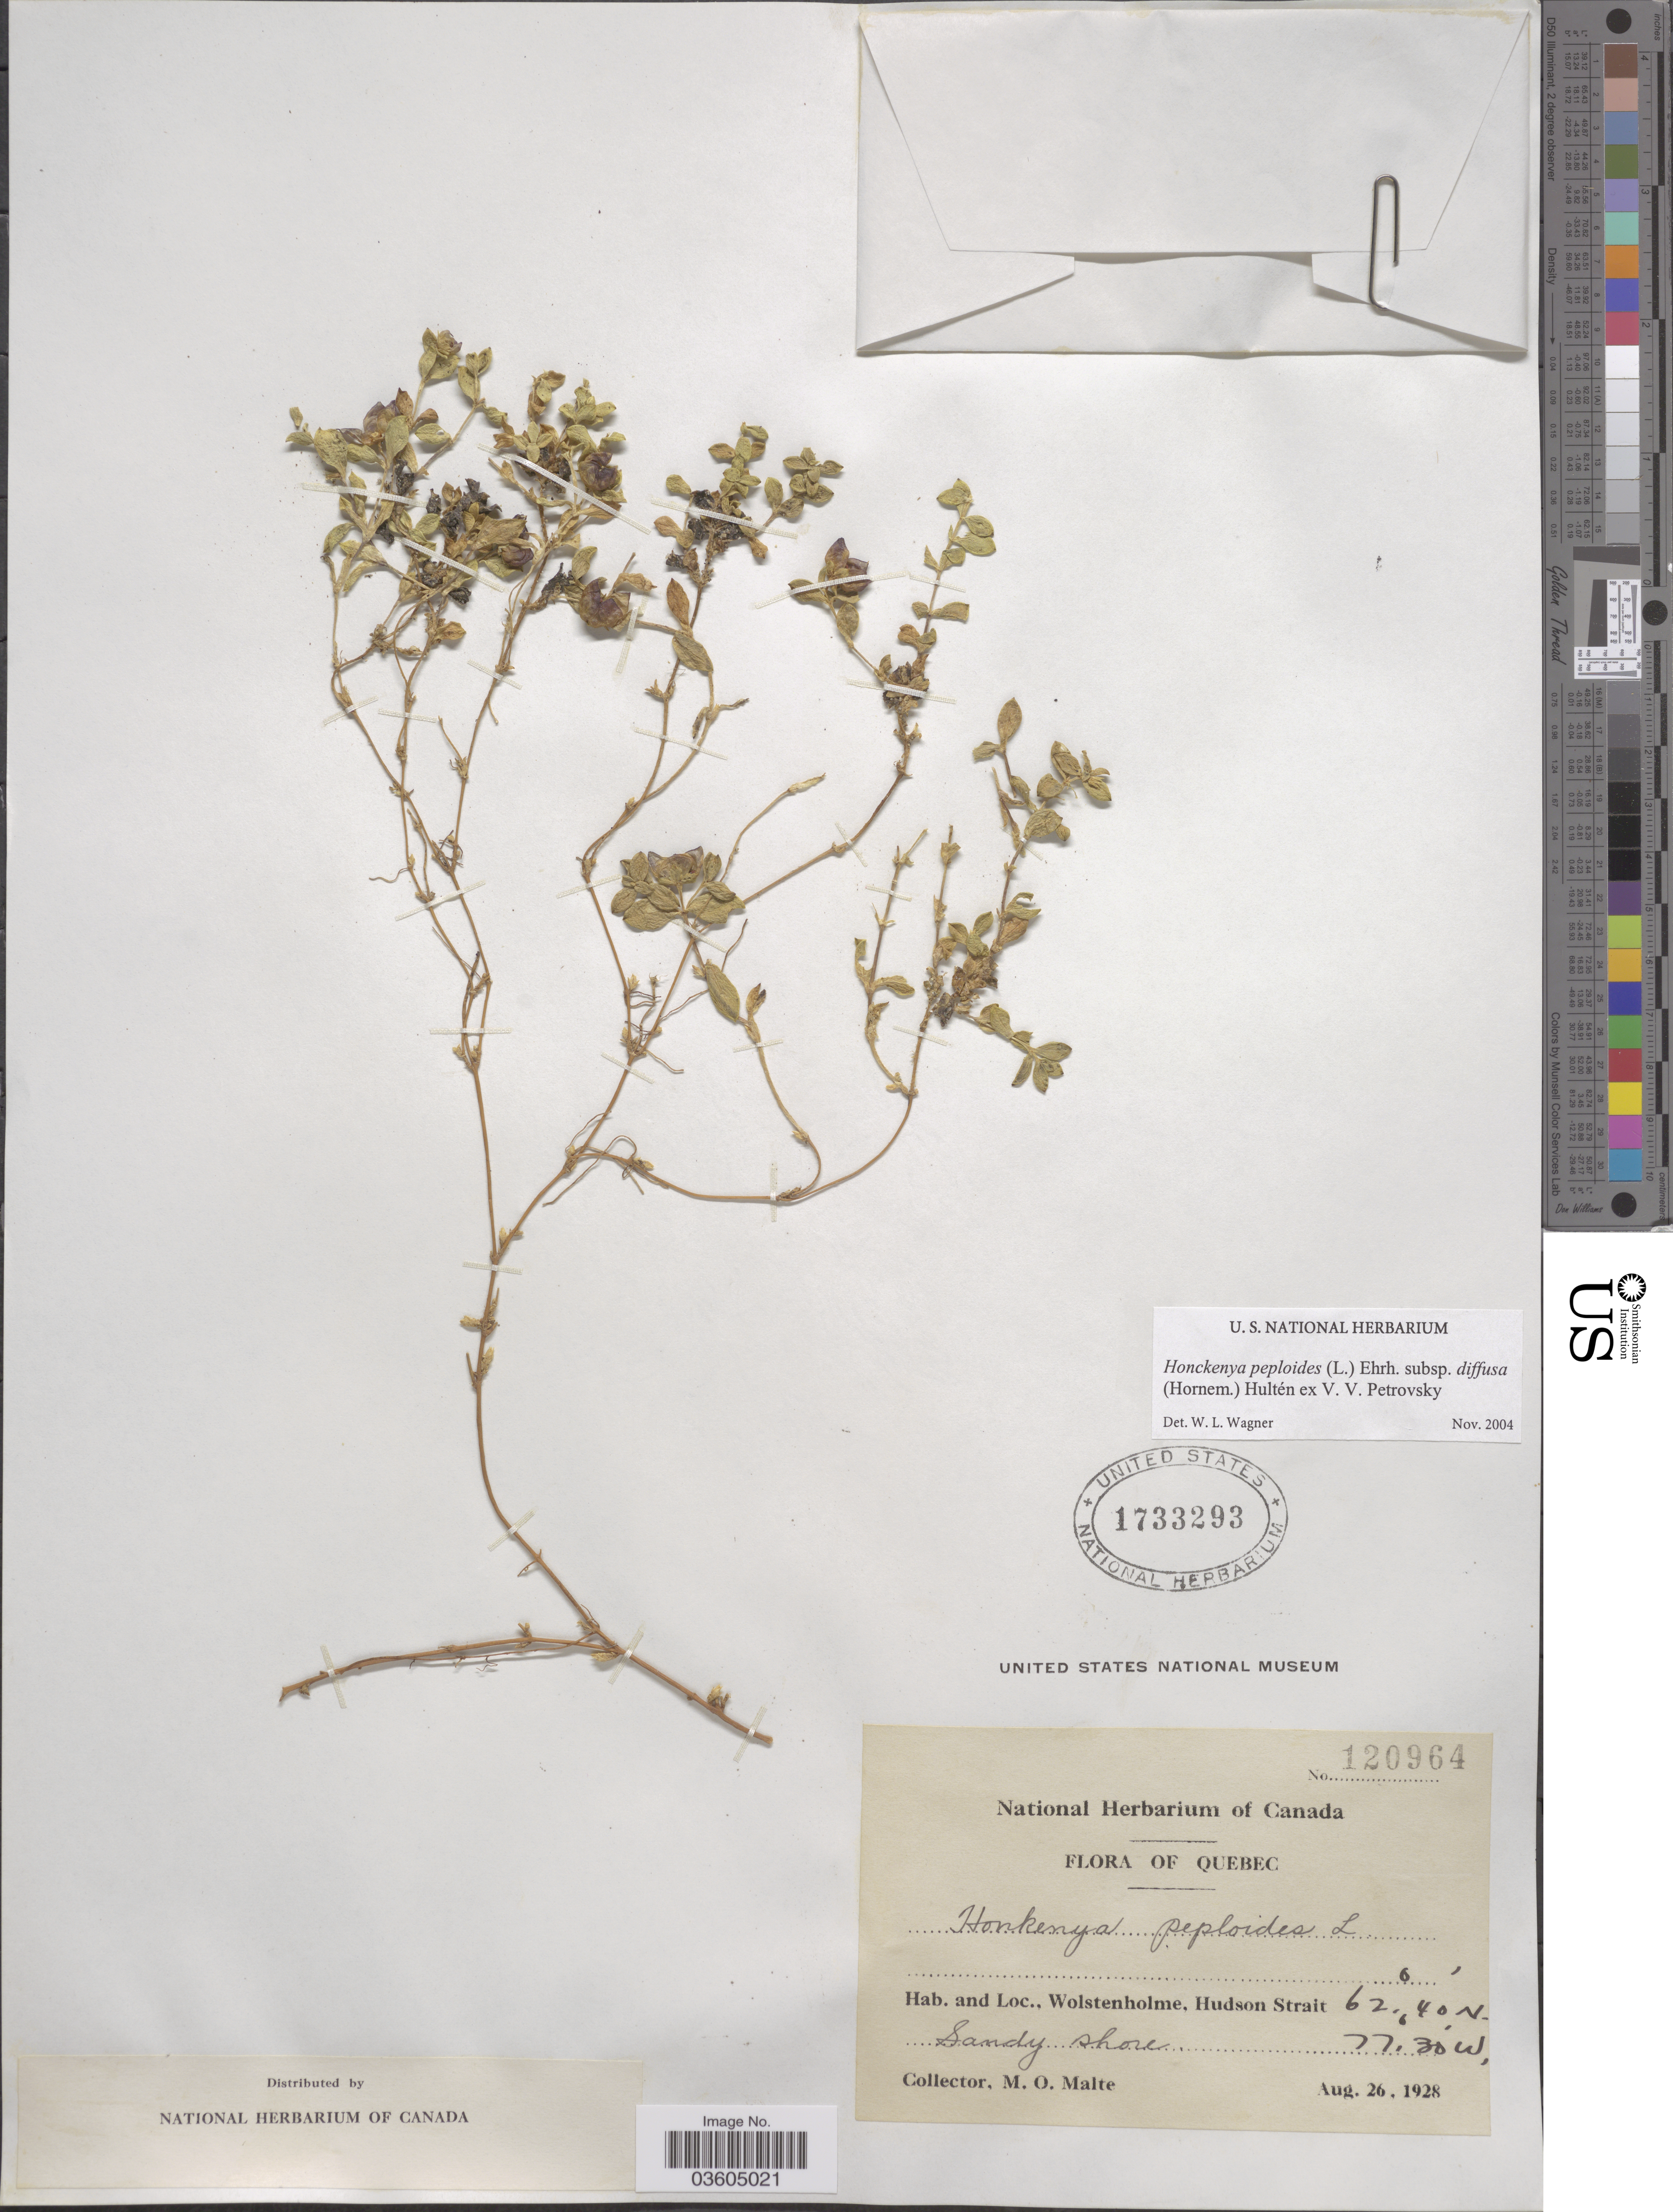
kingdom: Plantae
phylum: Tracheophyta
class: Magnoliopsida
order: Caryophyllales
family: Caryophyllaceae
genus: Honckenya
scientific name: Honckenya peploides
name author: (L.) Ehrh.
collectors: M. O. Malte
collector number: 120964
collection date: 1928-08-26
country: Canada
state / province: Quebec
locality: Wolstenholme, Hudson Strait.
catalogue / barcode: US 1733293